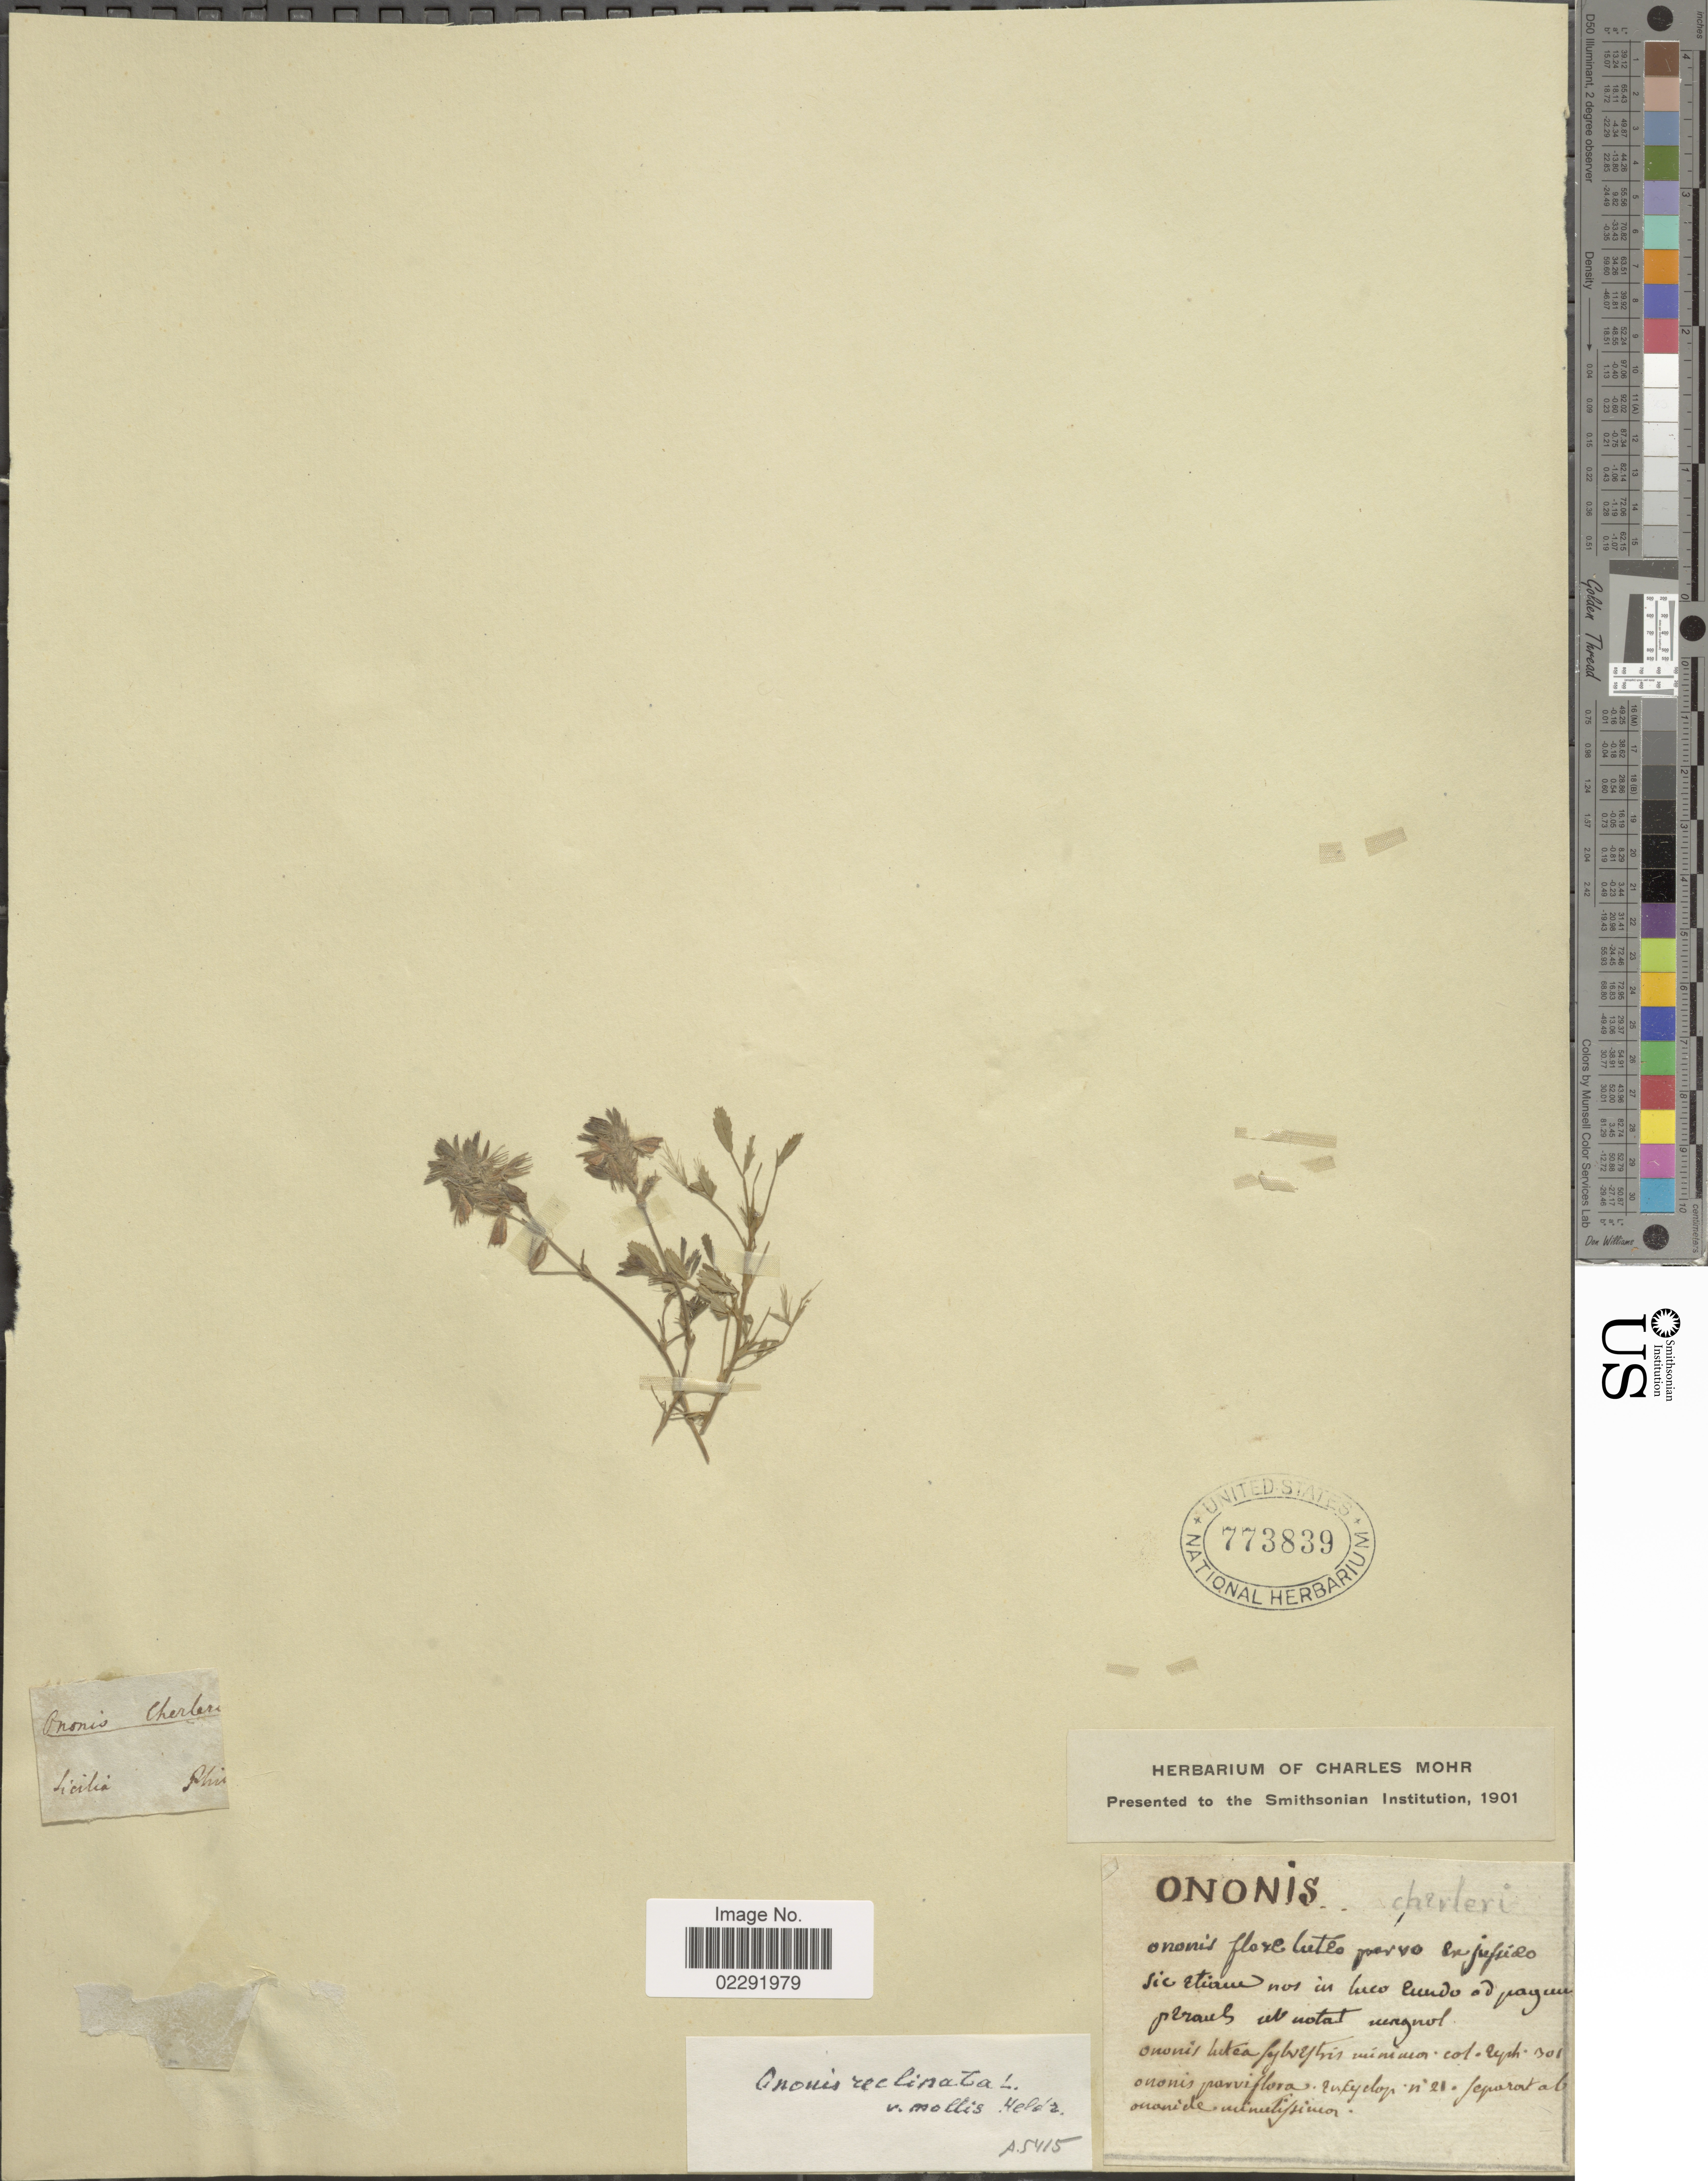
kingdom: Plantae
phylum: Tracheophyta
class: Magnoliopsida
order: Fabales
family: Fabaceae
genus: Ononis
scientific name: Ononis reclinata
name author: L.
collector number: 21?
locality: Sicrtiam nos in luco rundo ad pagum praus ub motat neregvol. [interpreted]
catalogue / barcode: US 773839